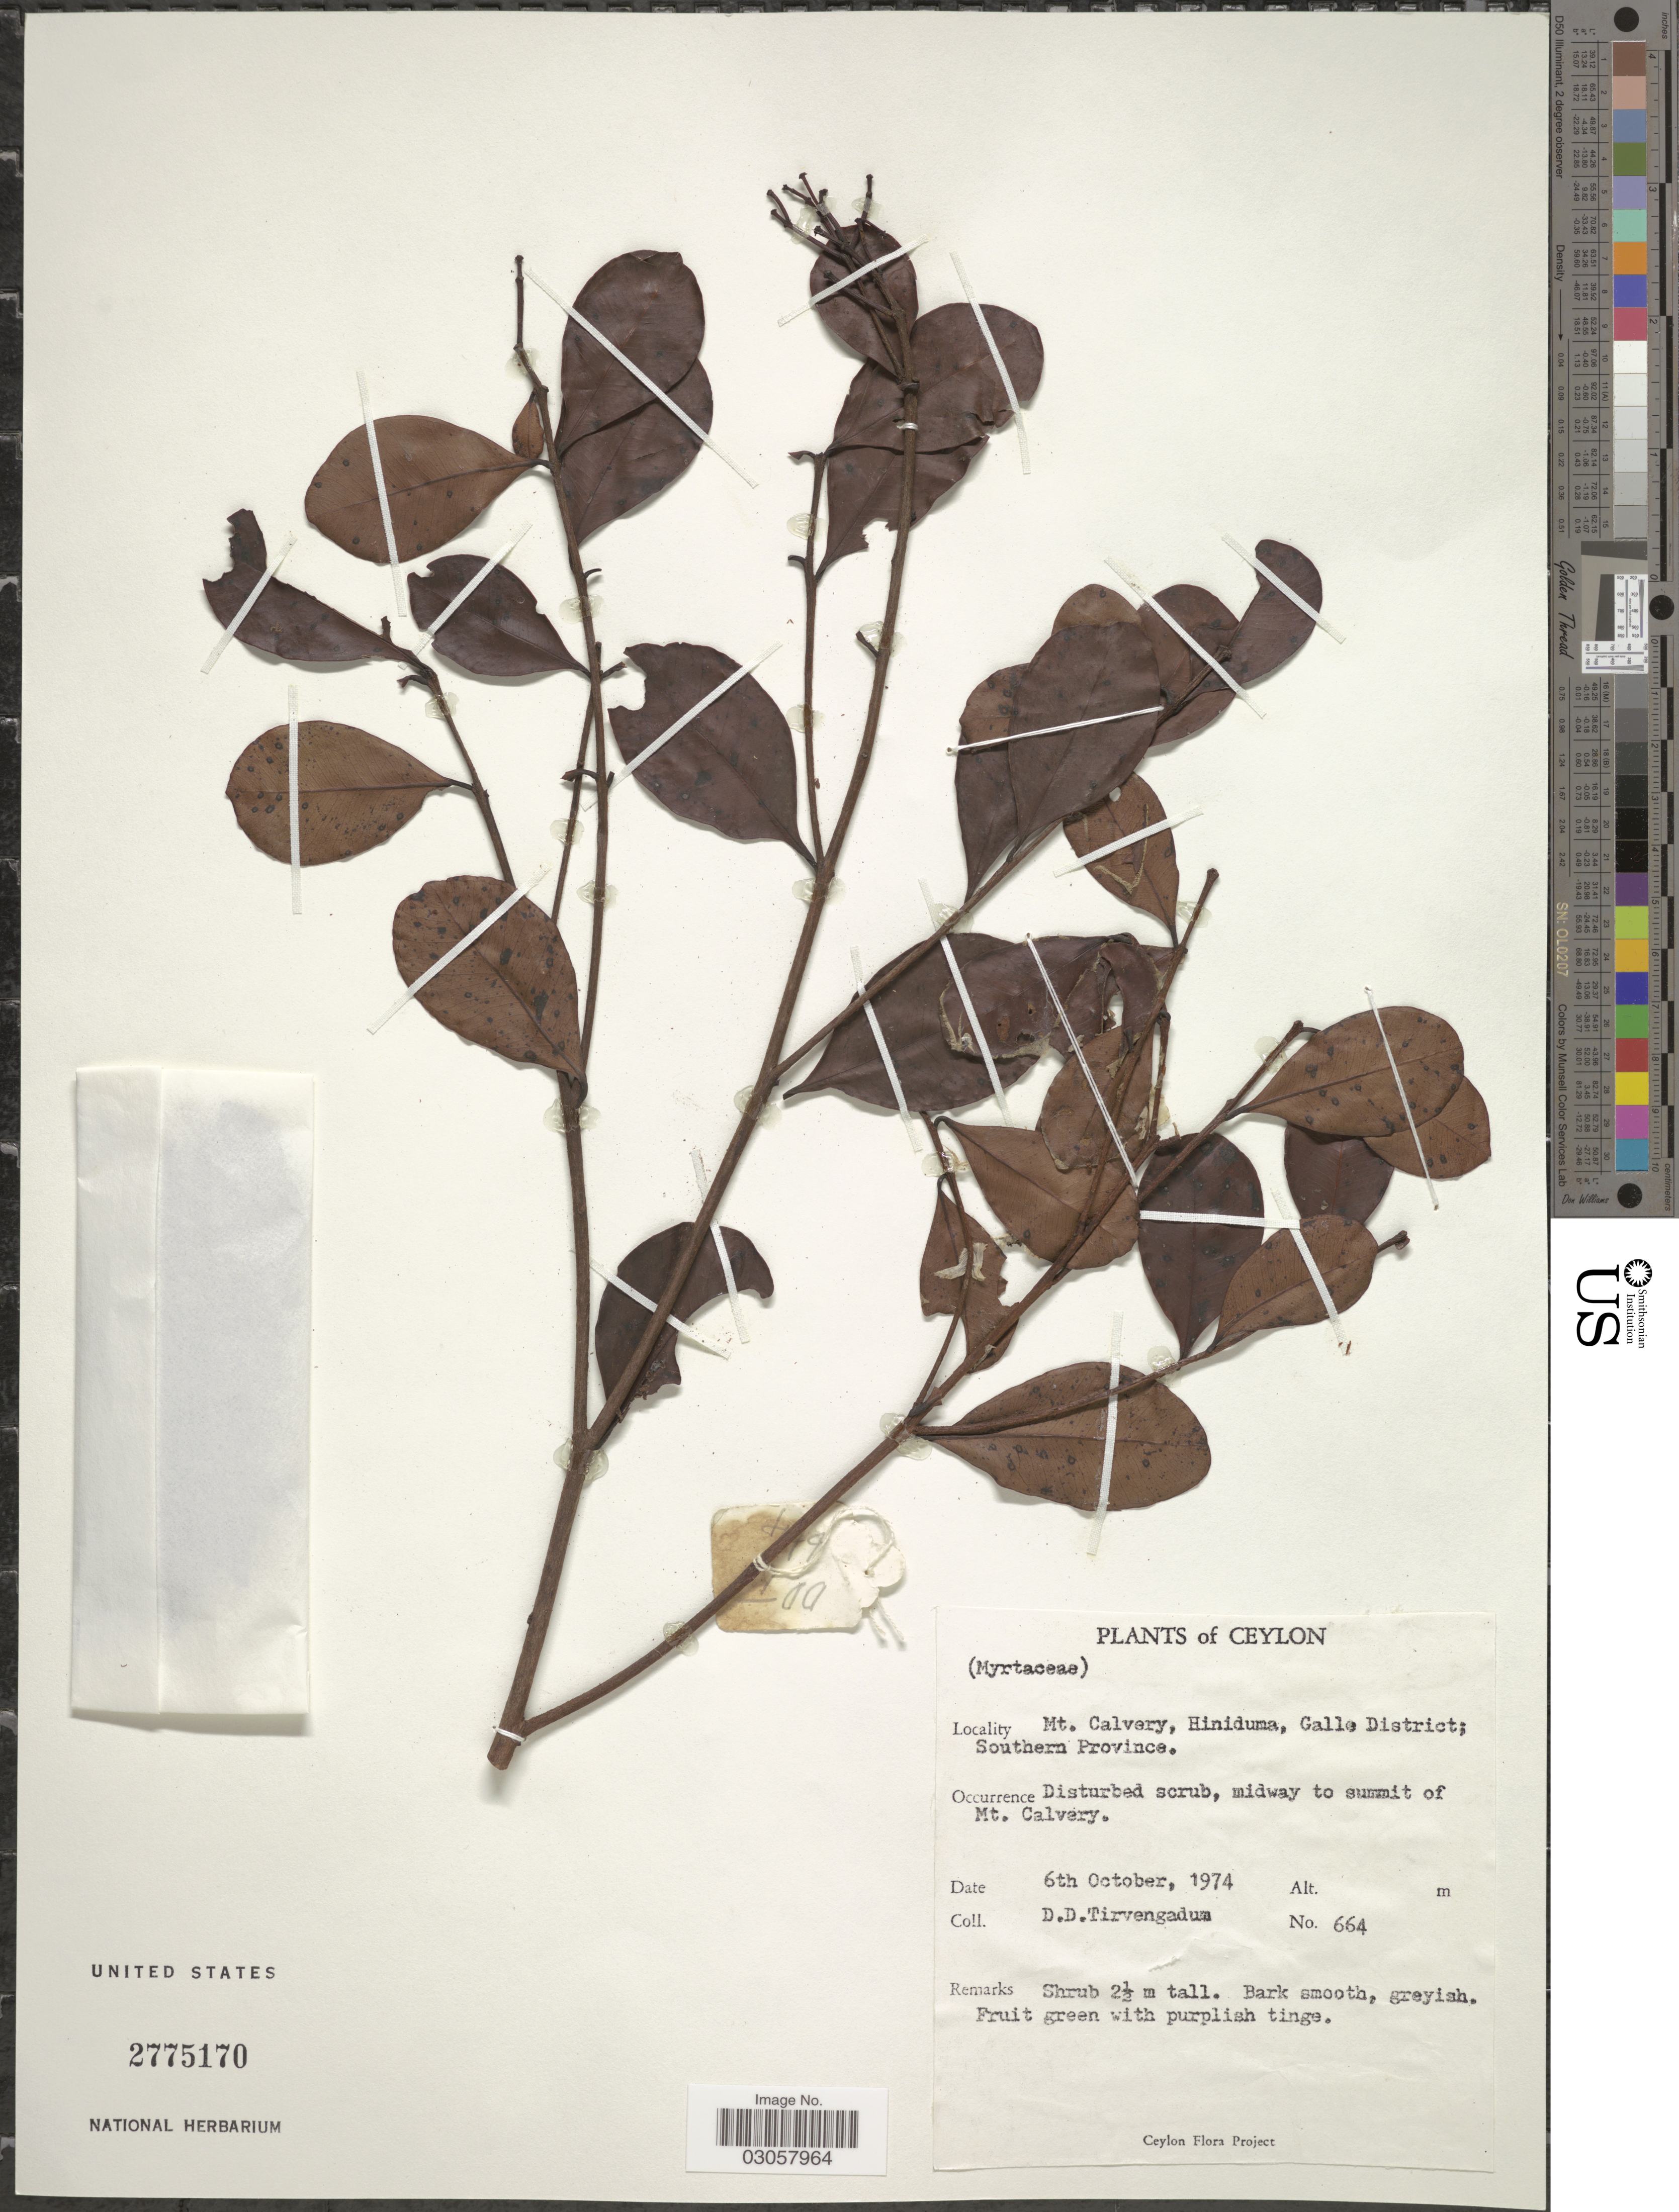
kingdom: Plantae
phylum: Tracheophyta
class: Magnoliopsida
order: Myrtales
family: Myrtaceae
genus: Syzygium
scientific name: Syzygium sp.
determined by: Strong, Mark T., (BOT), Smithsonian Institution - National Museum of Natural History (UNITED STATES)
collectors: D. Tirvengadum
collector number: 664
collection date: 1974-10-06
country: Sri Lanka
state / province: Southern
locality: Ceylon. Mt. Calvery, Hiniduma, Galle District. Midway to summit of Mt. Calvery.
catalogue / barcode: US 2775170